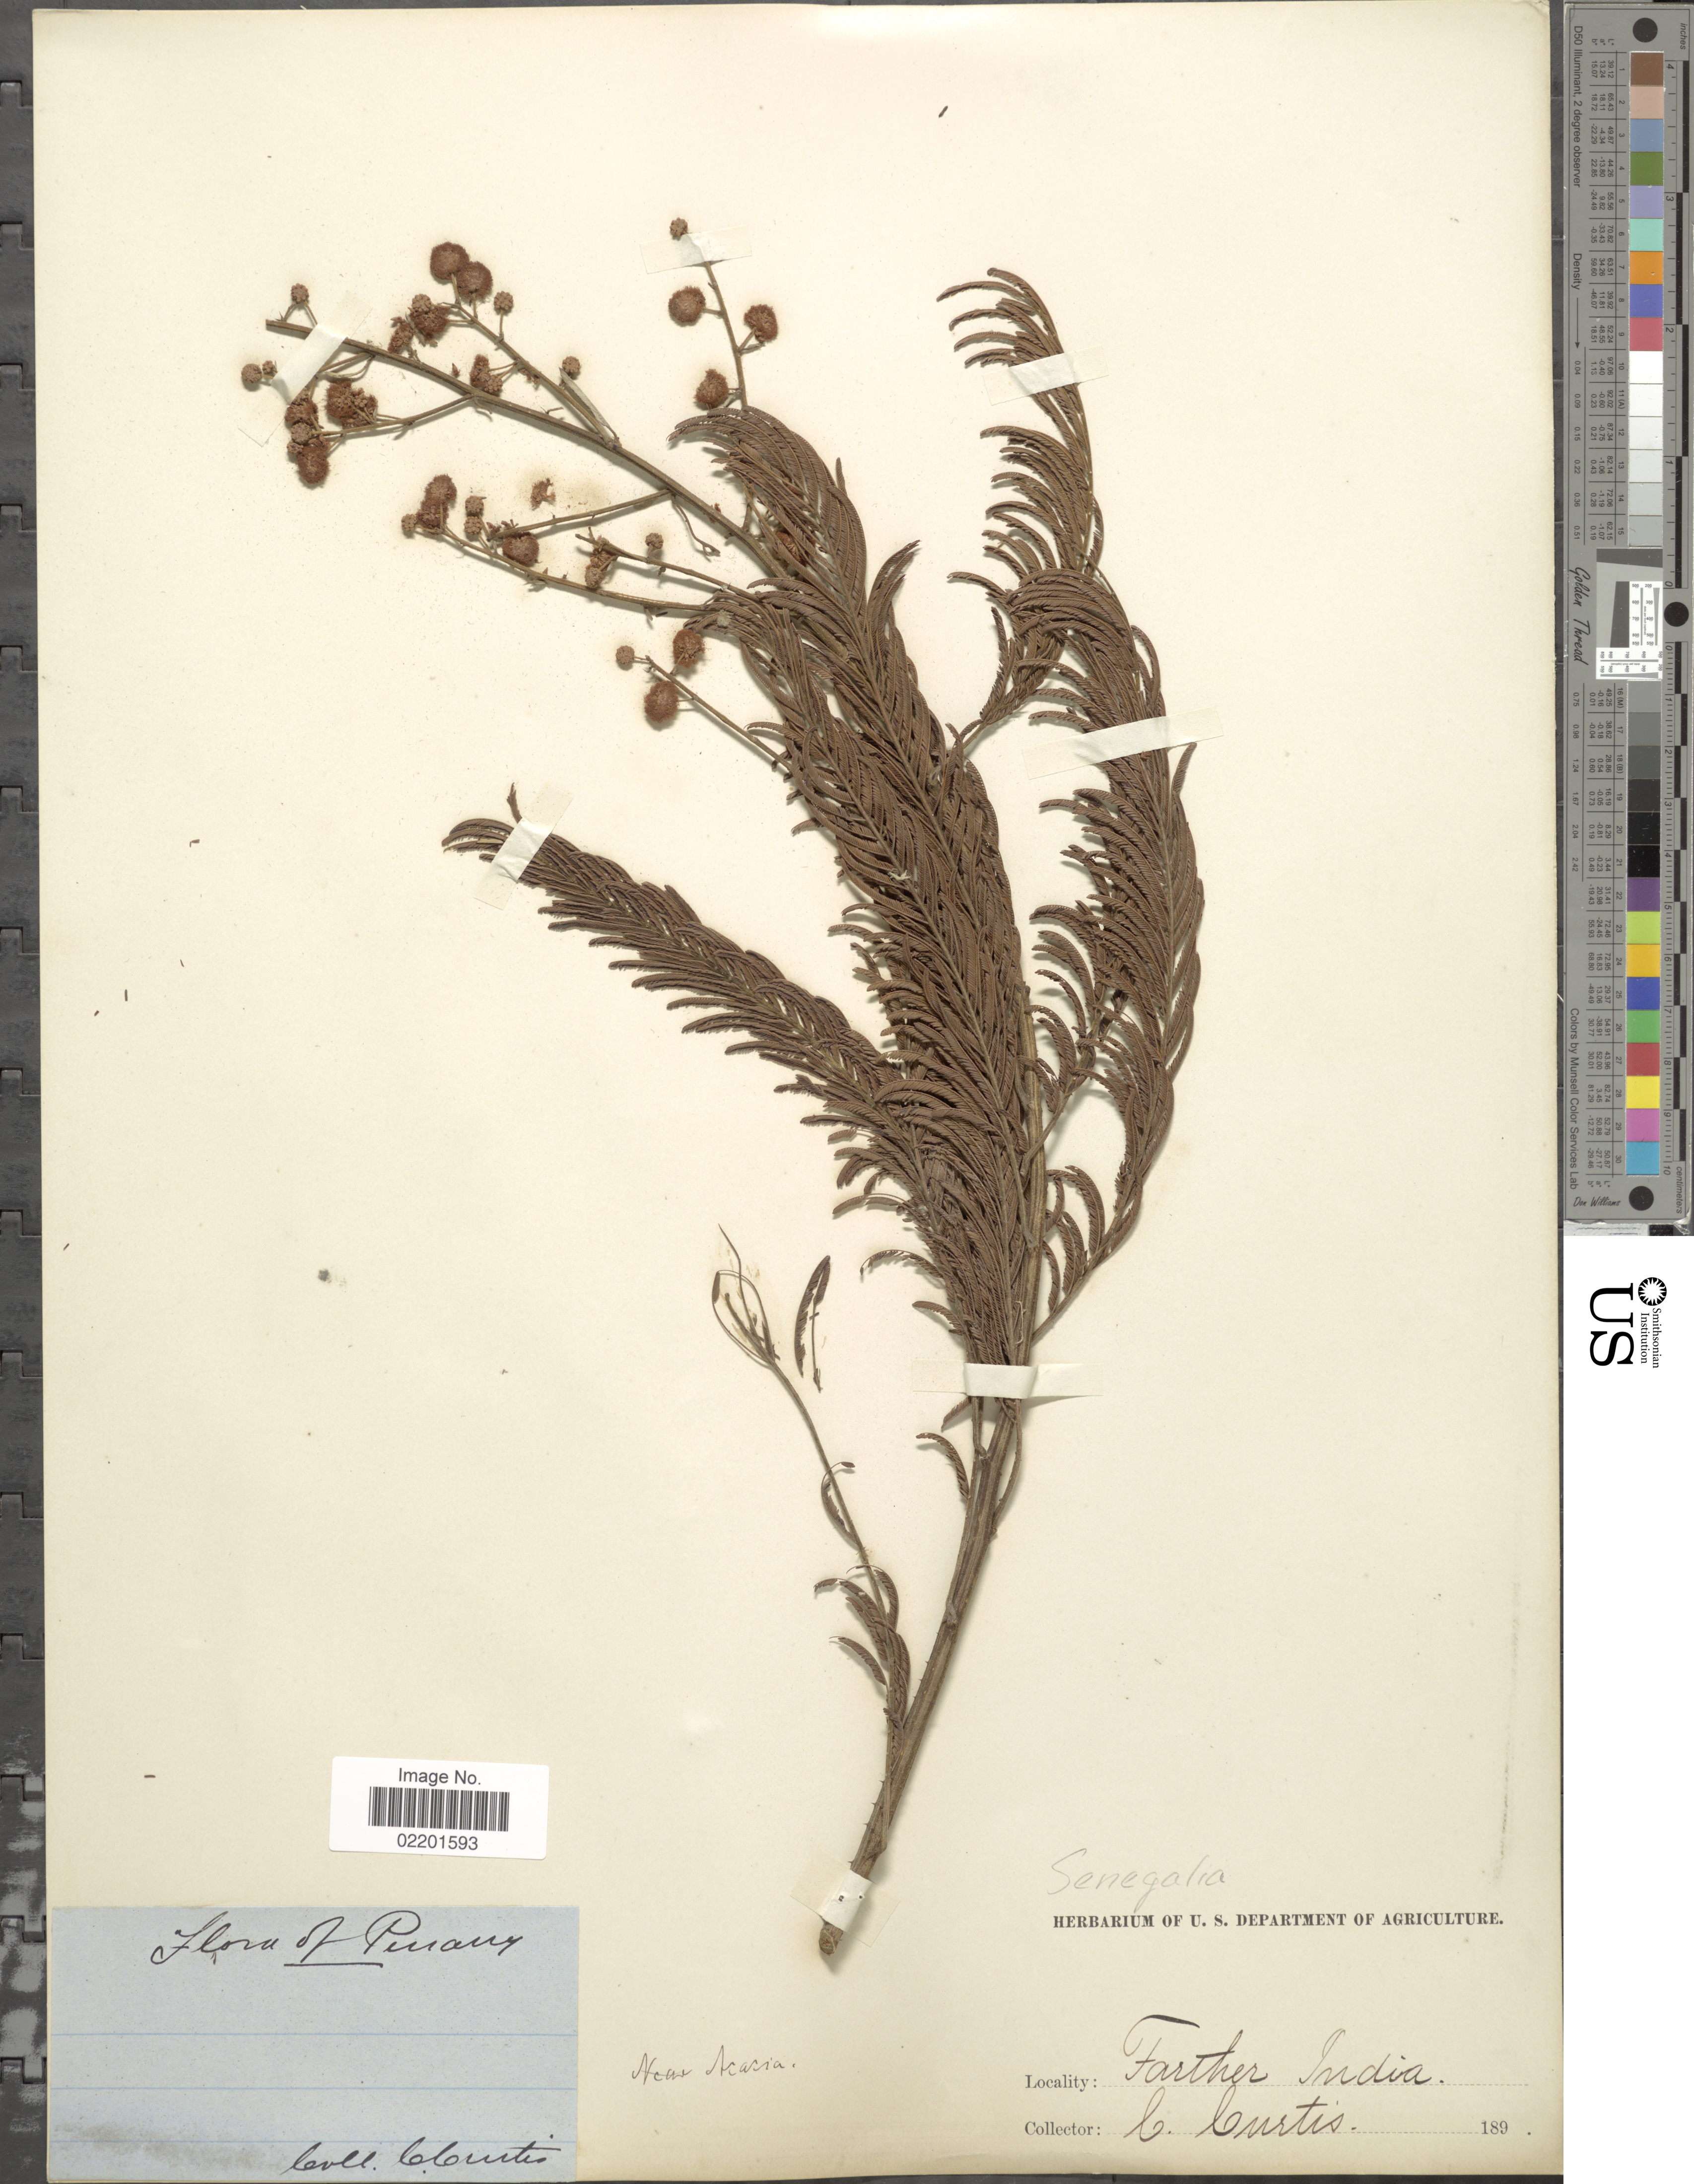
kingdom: Plantae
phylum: Tracheophyta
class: Magnoliopsida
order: Fabales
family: Fabaceae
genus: Senegalia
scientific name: Senegalia sp.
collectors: C. Curtis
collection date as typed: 189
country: Malaysia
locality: Farther India. Penang.